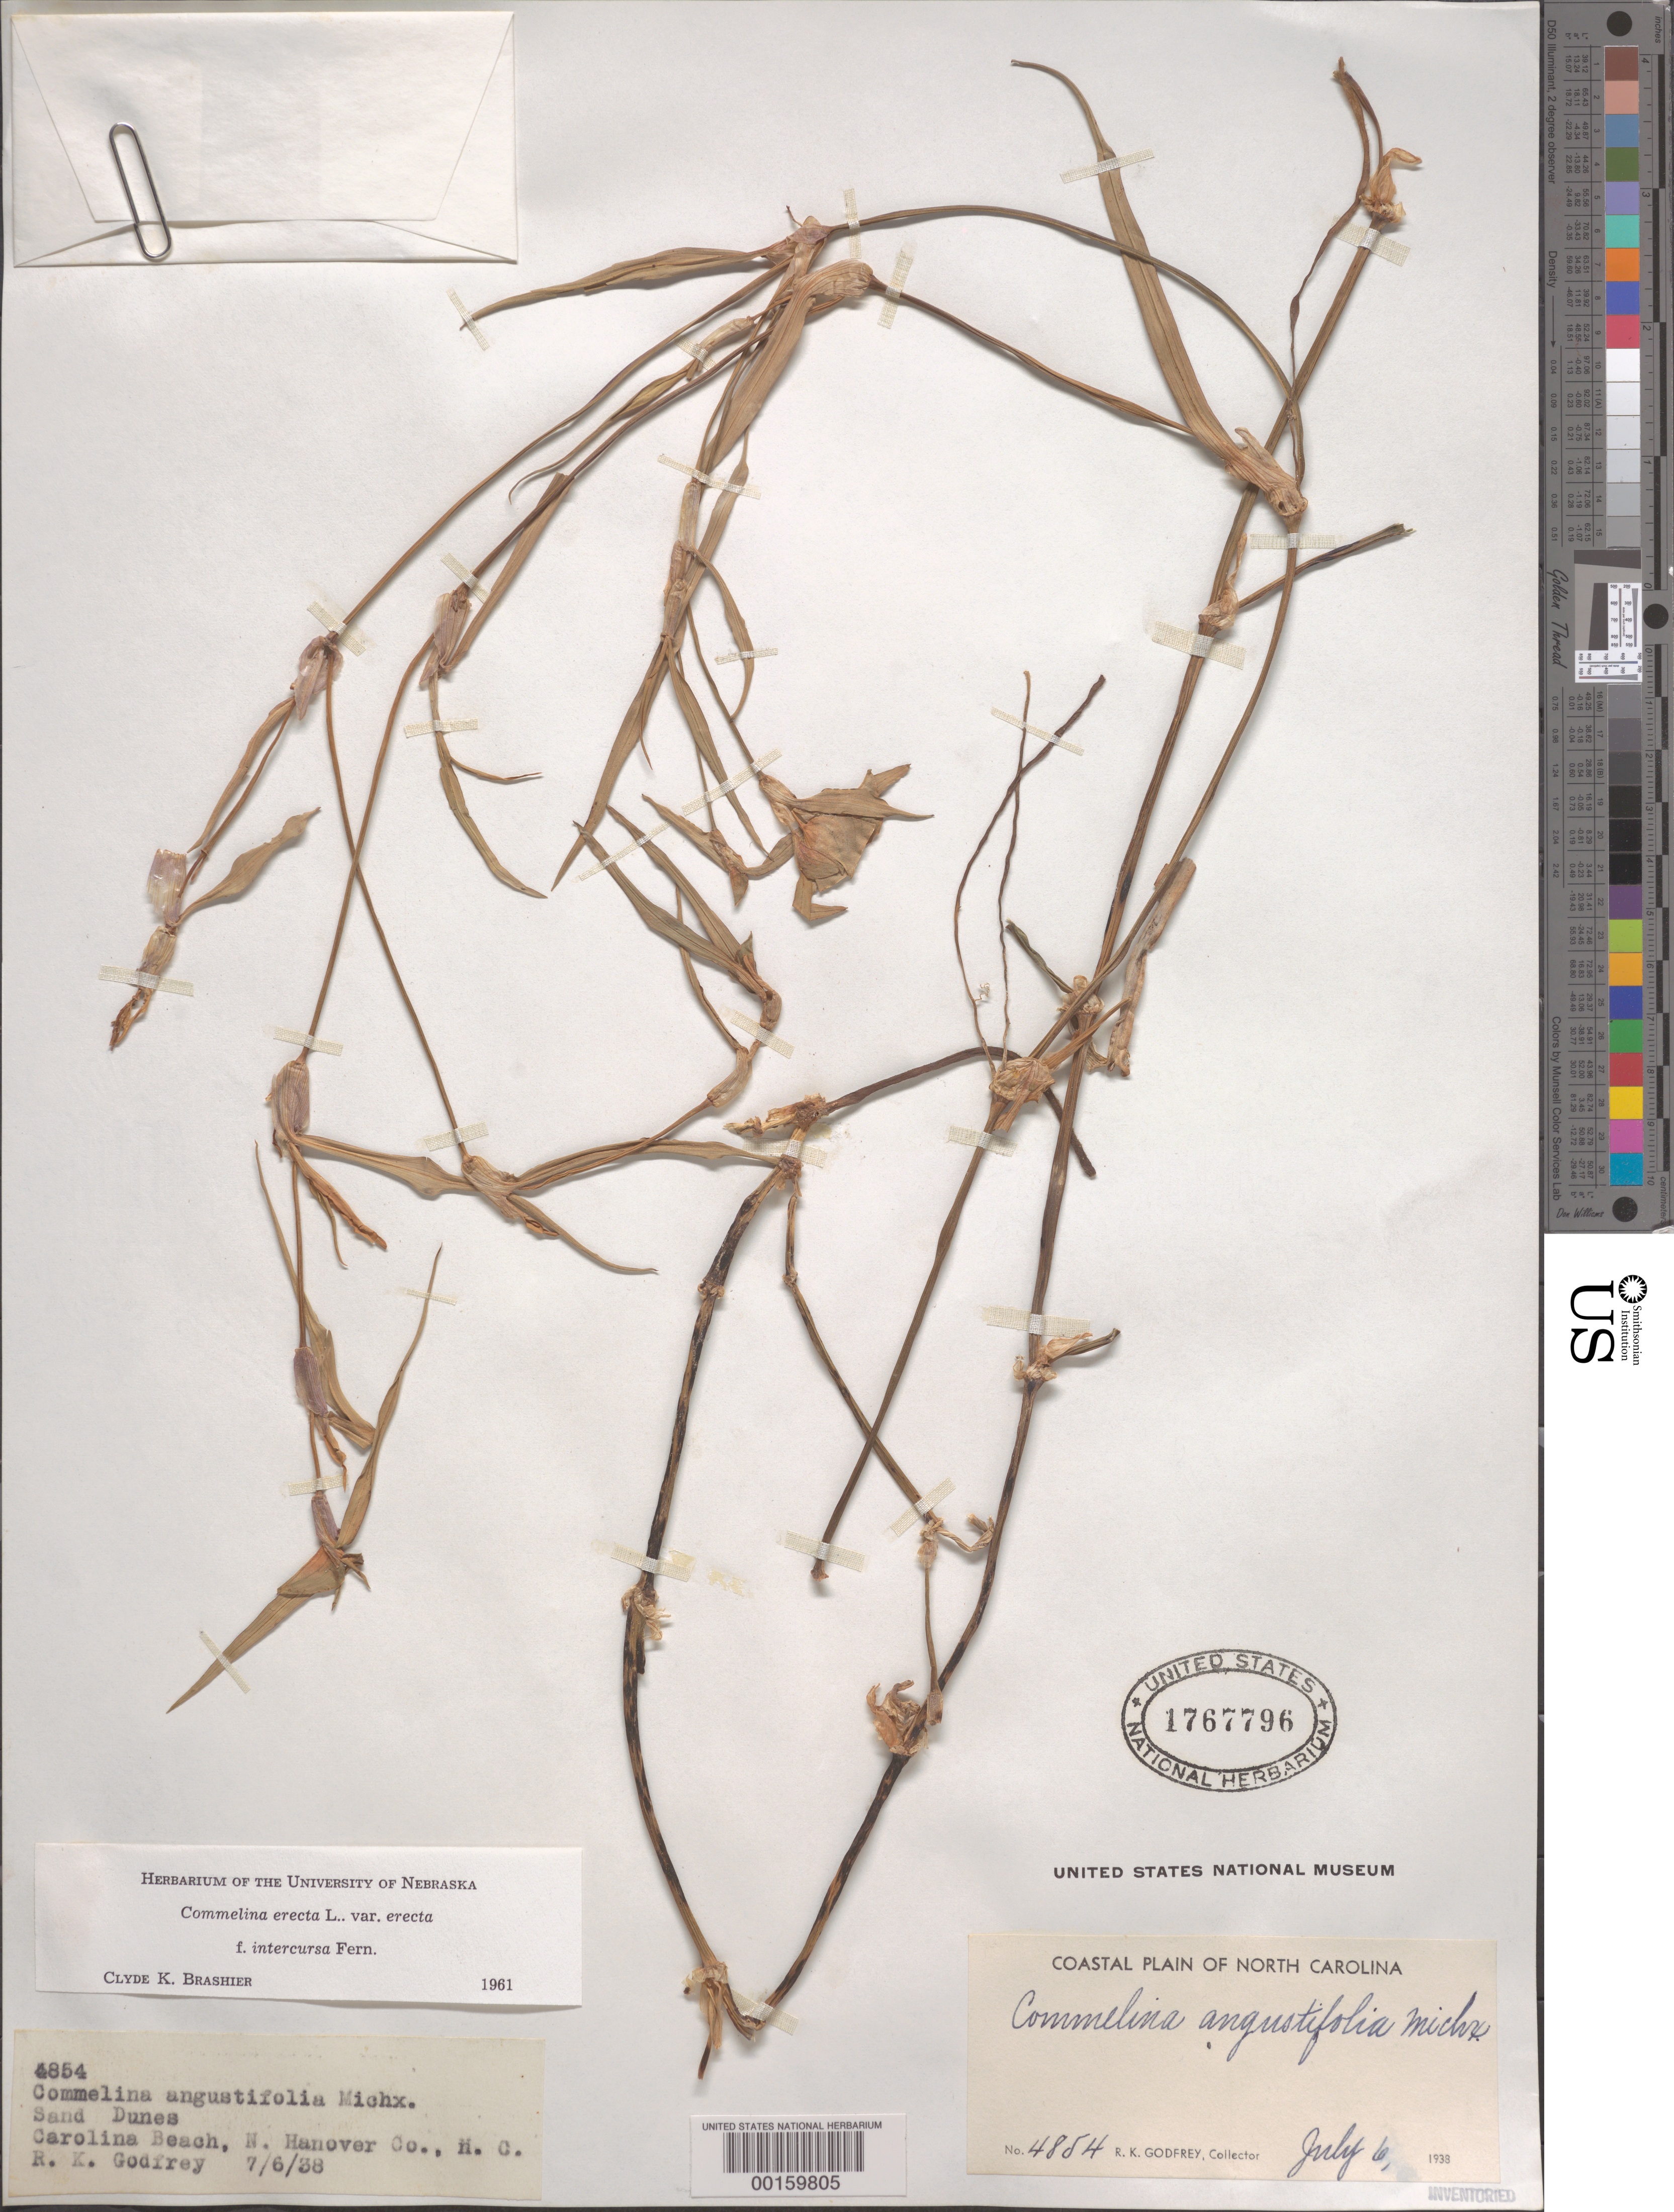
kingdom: Plantae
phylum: Tracheophyta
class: Liliopsida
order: Commelinales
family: Commelinaceae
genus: Commelina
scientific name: Commelina erecta var. erecta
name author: L.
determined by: Brashier, C. K.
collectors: R. K. Godfrey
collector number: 4854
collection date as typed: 06 Jul 1938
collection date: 1938-07-06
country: United States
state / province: North Carolina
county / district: New Hanover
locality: Carolina beach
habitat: Sand dunes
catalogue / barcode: US 1767796